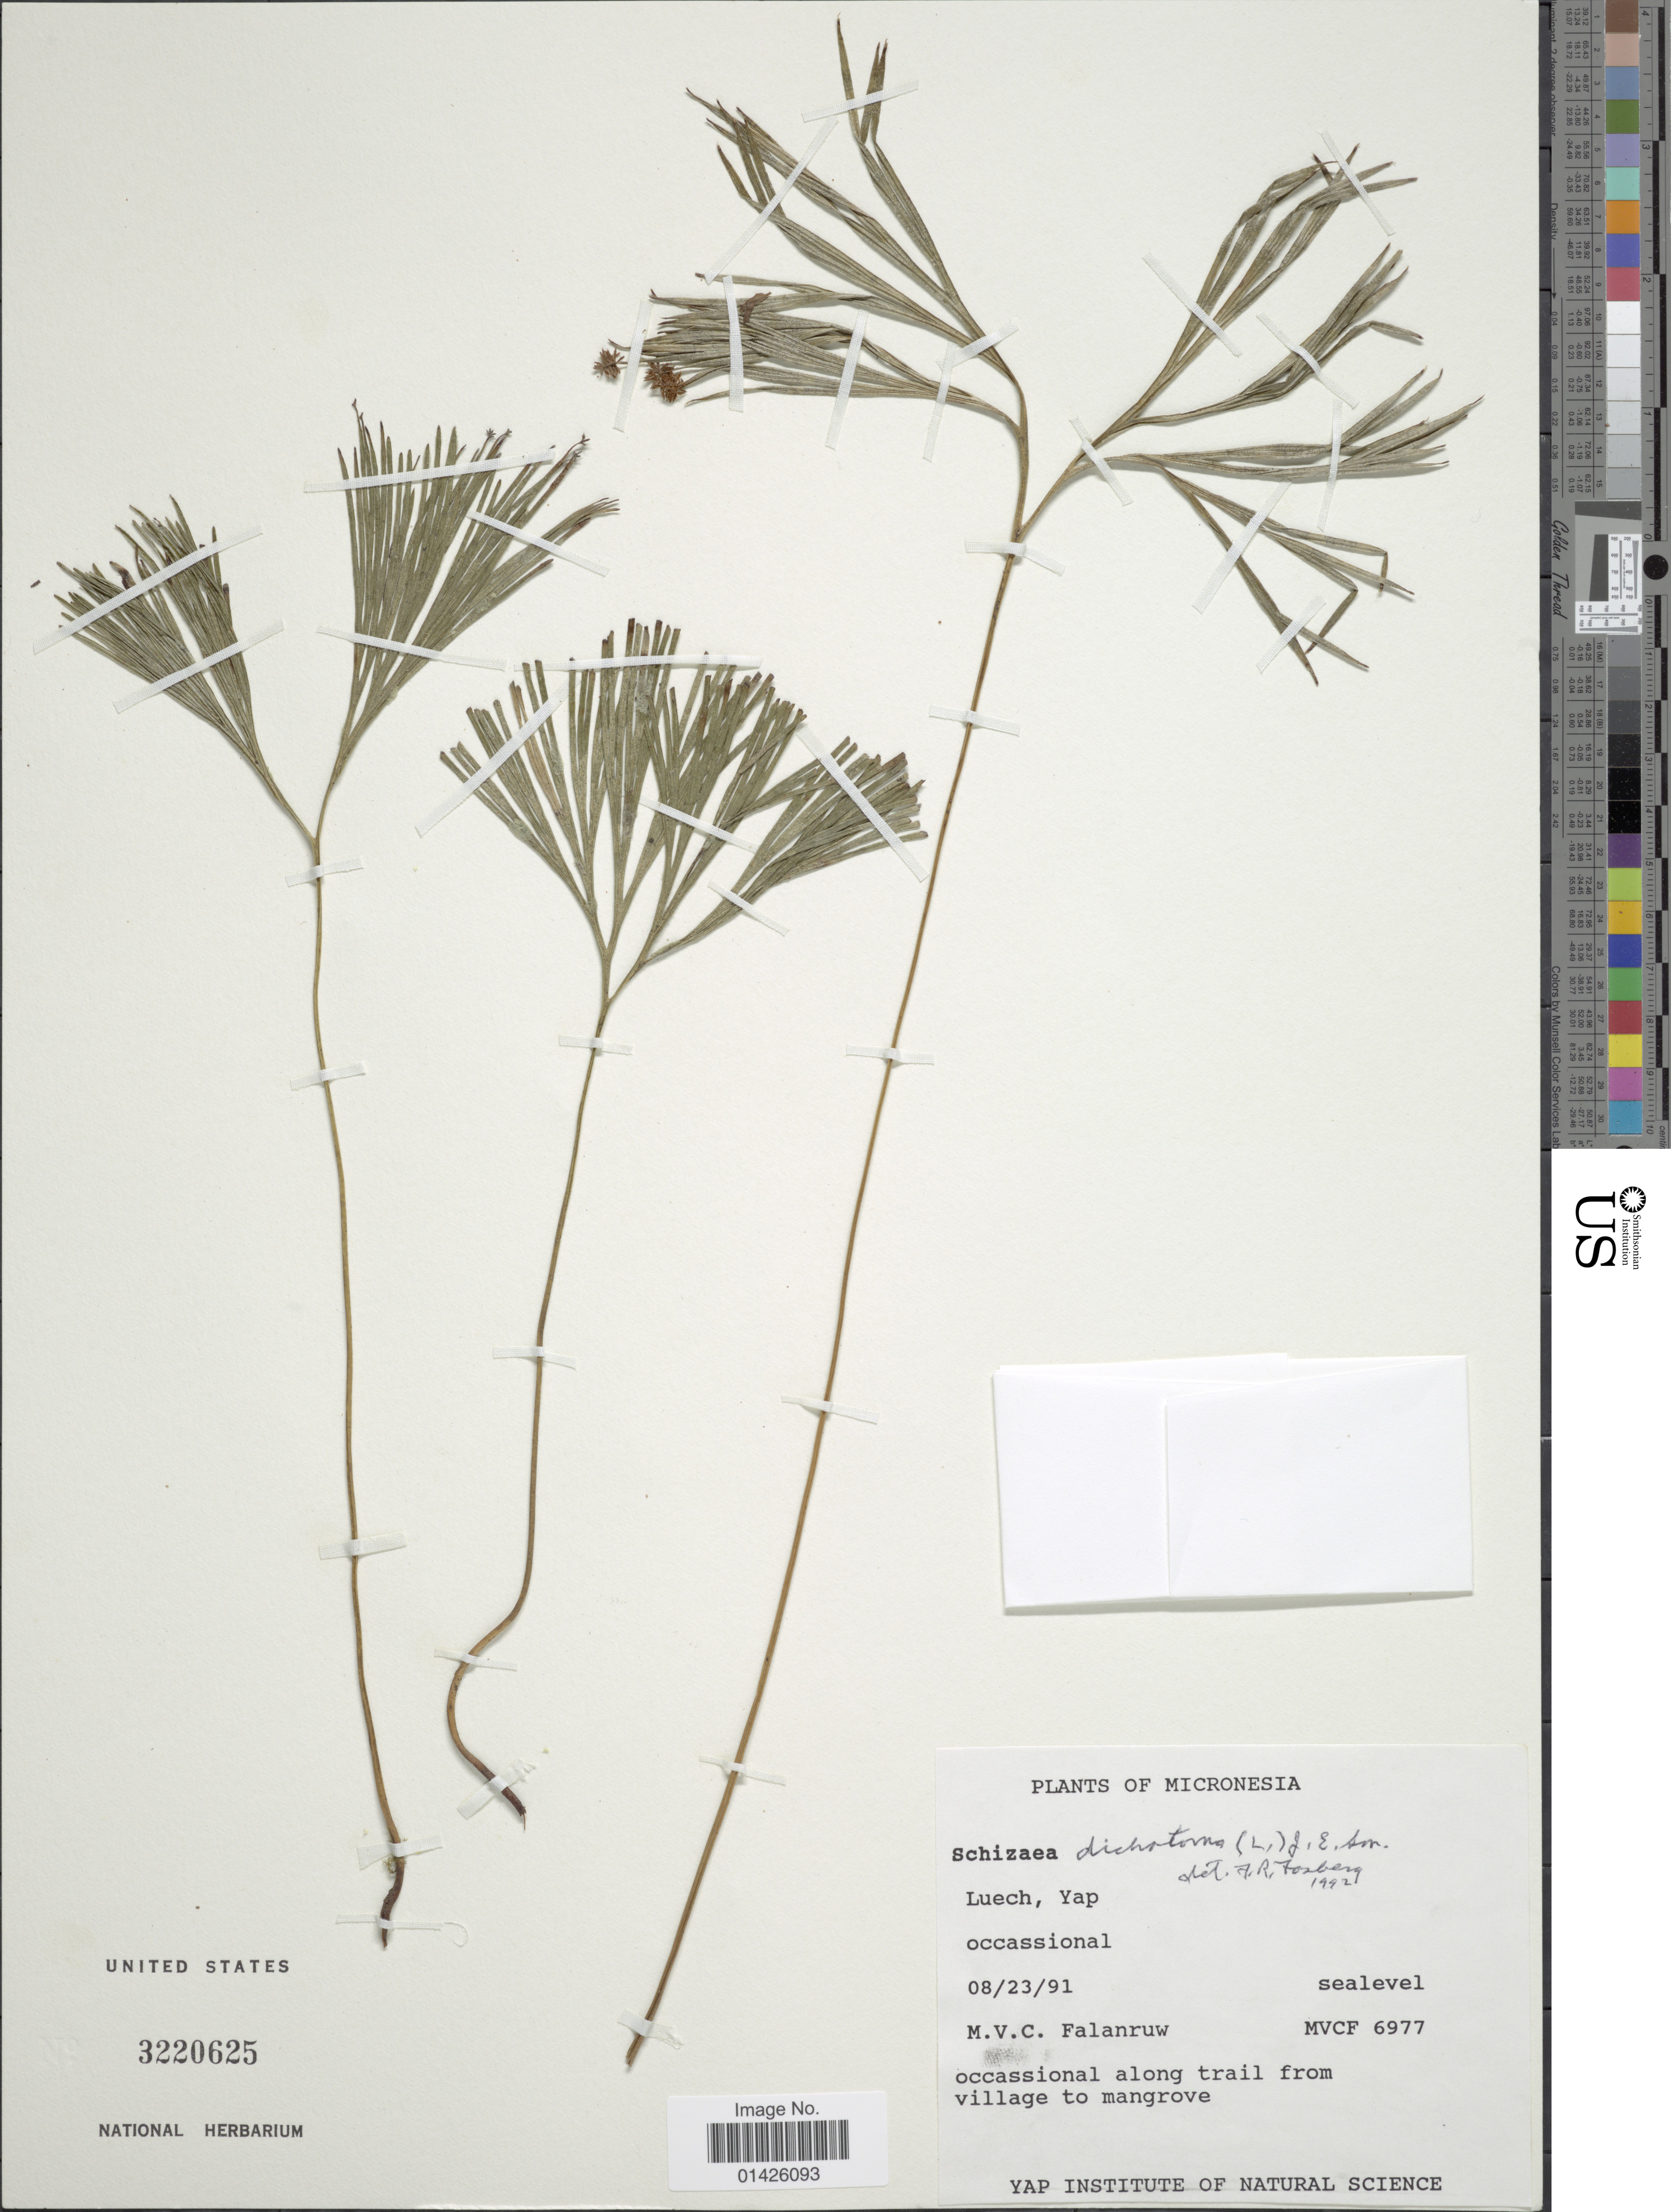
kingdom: Plantae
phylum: Tracheophyta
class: Polypodiopsida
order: Schizaeales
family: Schizaeaceae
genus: Schizaea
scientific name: Schizaea dichotoma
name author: (L.) J. Sm.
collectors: M. V. Falanruw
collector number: MVCF 6977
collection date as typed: Transcribed d/m/y: 23/8/91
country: Micronesia, Federated States of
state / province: Yap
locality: Luech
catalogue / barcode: US 3220625